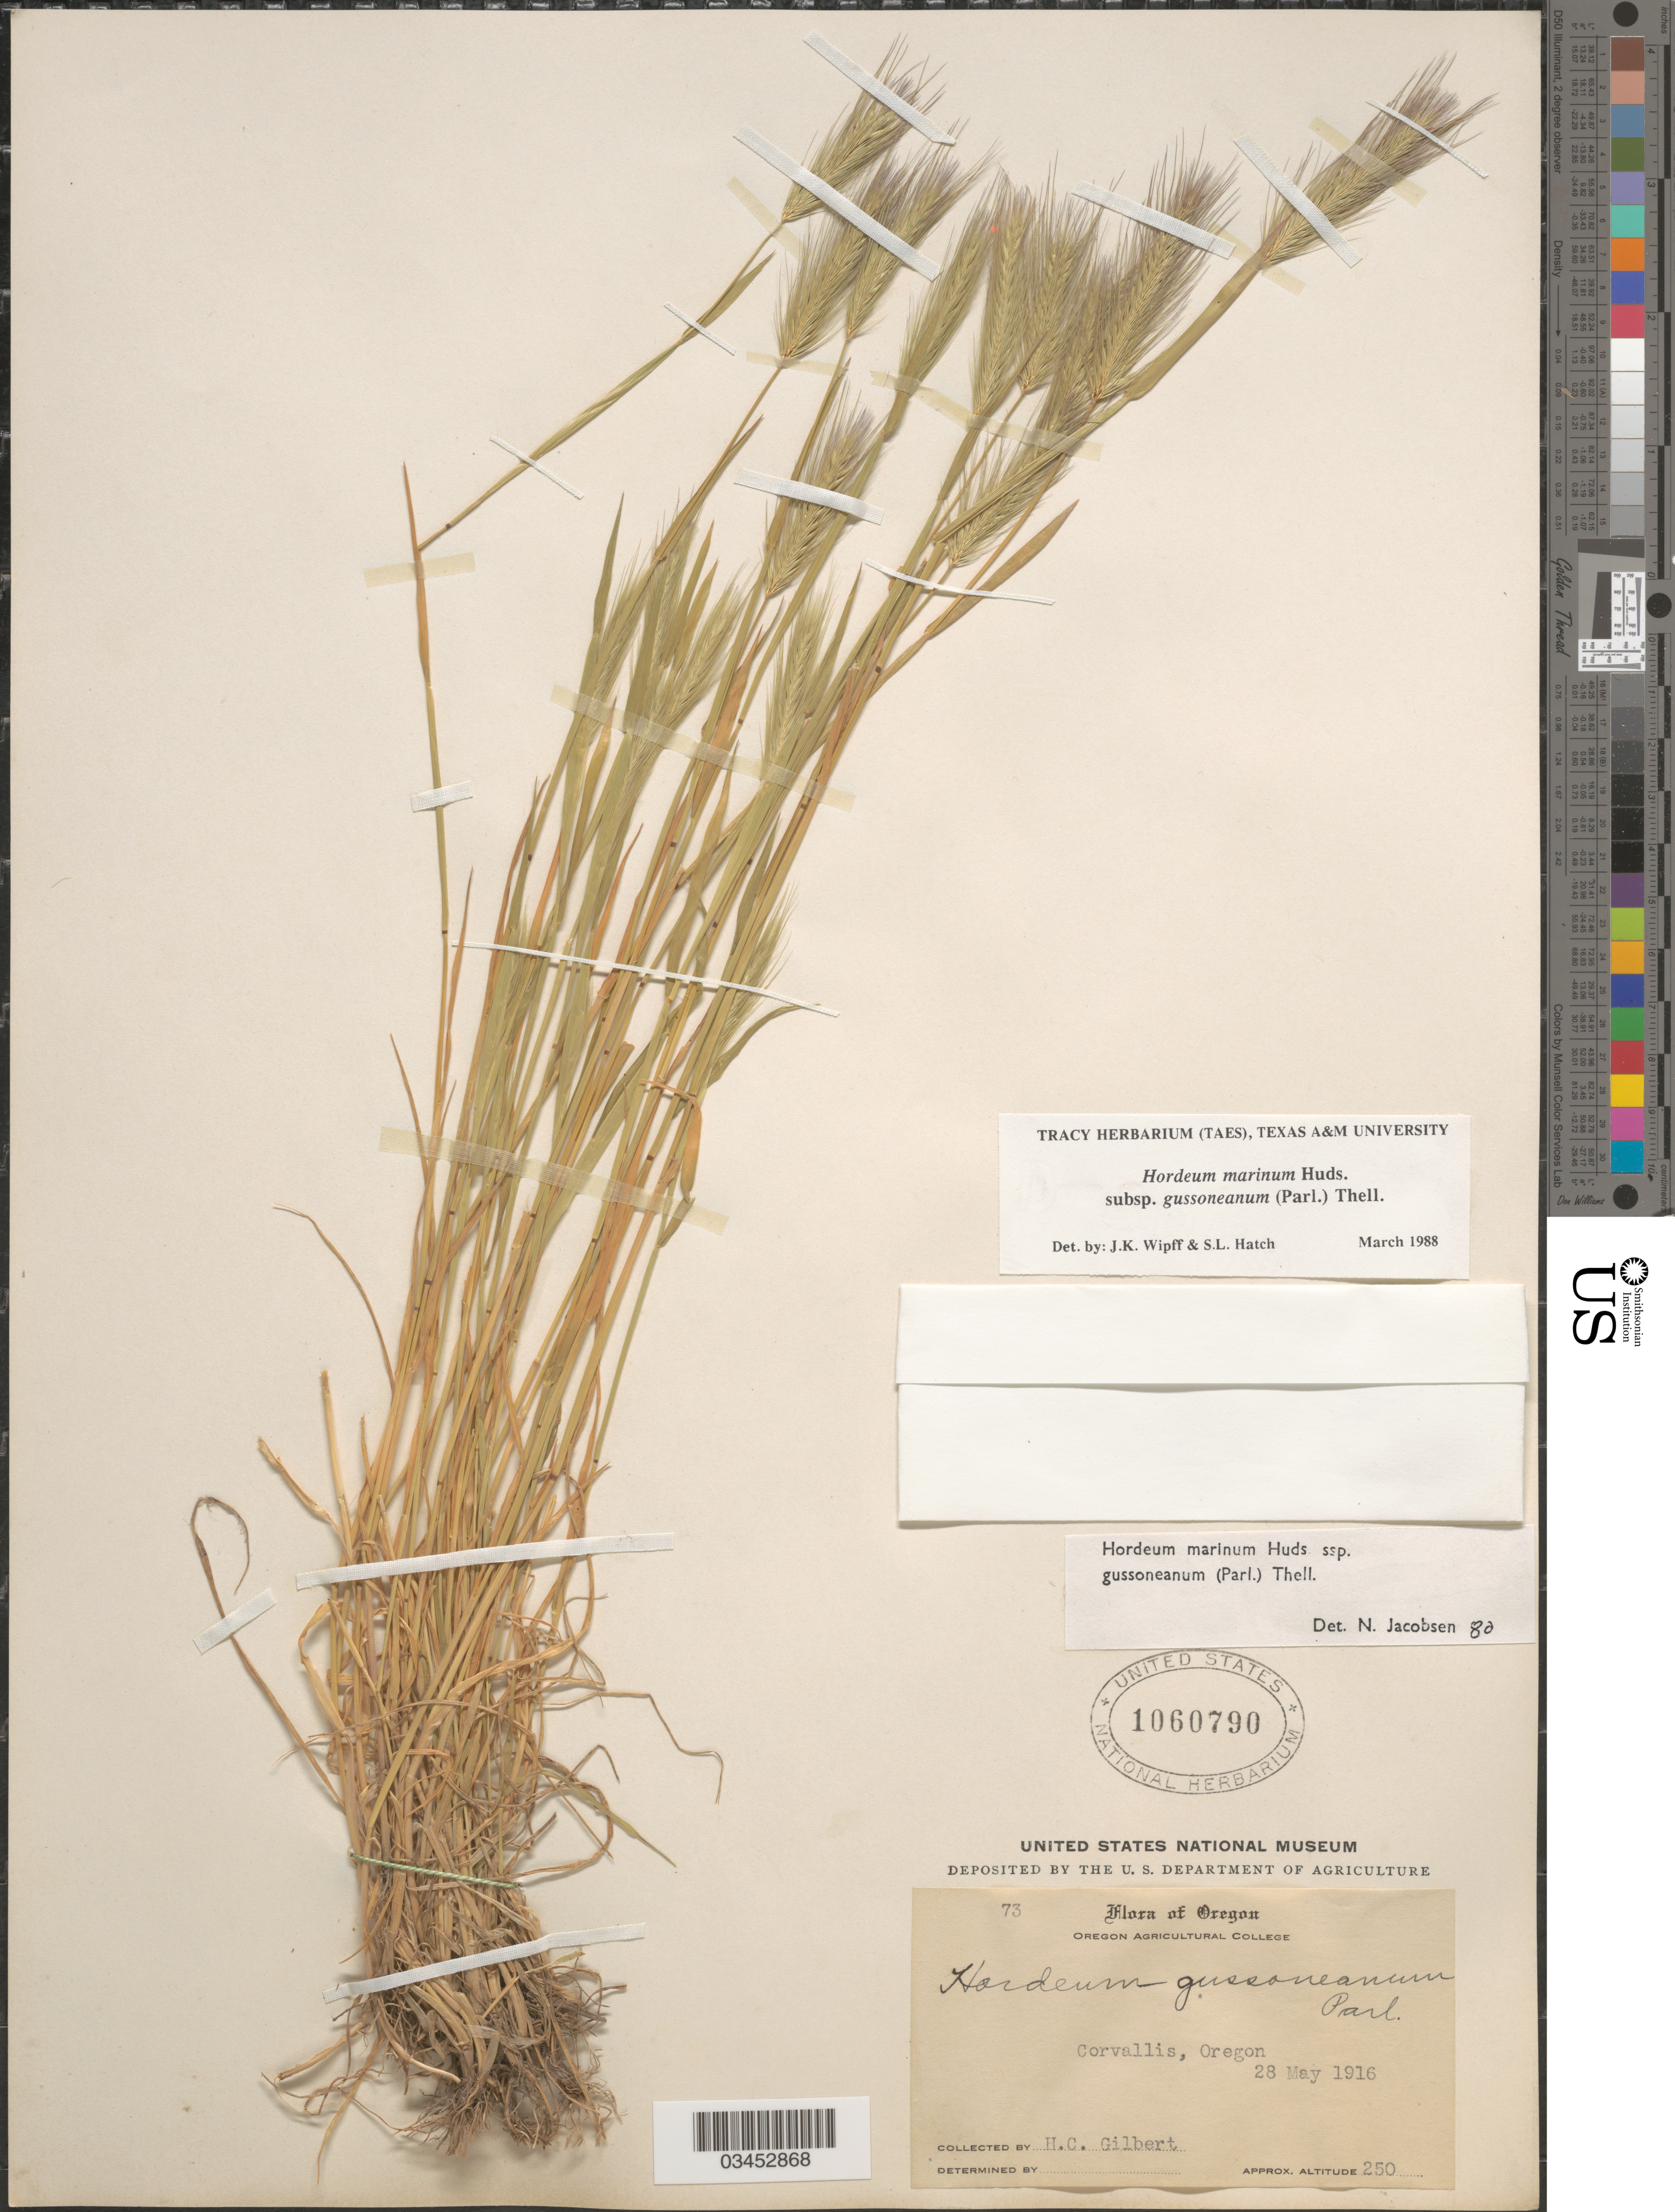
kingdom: Plantae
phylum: Tracheophyta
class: Liliopsida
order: Poales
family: Poaceae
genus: Hordeum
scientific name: Hordeum marinum subsp. gussoneanum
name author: (Parl.) Thell.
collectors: H. Gilbert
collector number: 73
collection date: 1916-05-28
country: United States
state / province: Oregon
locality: Corvilles.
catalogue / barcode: US 1060790